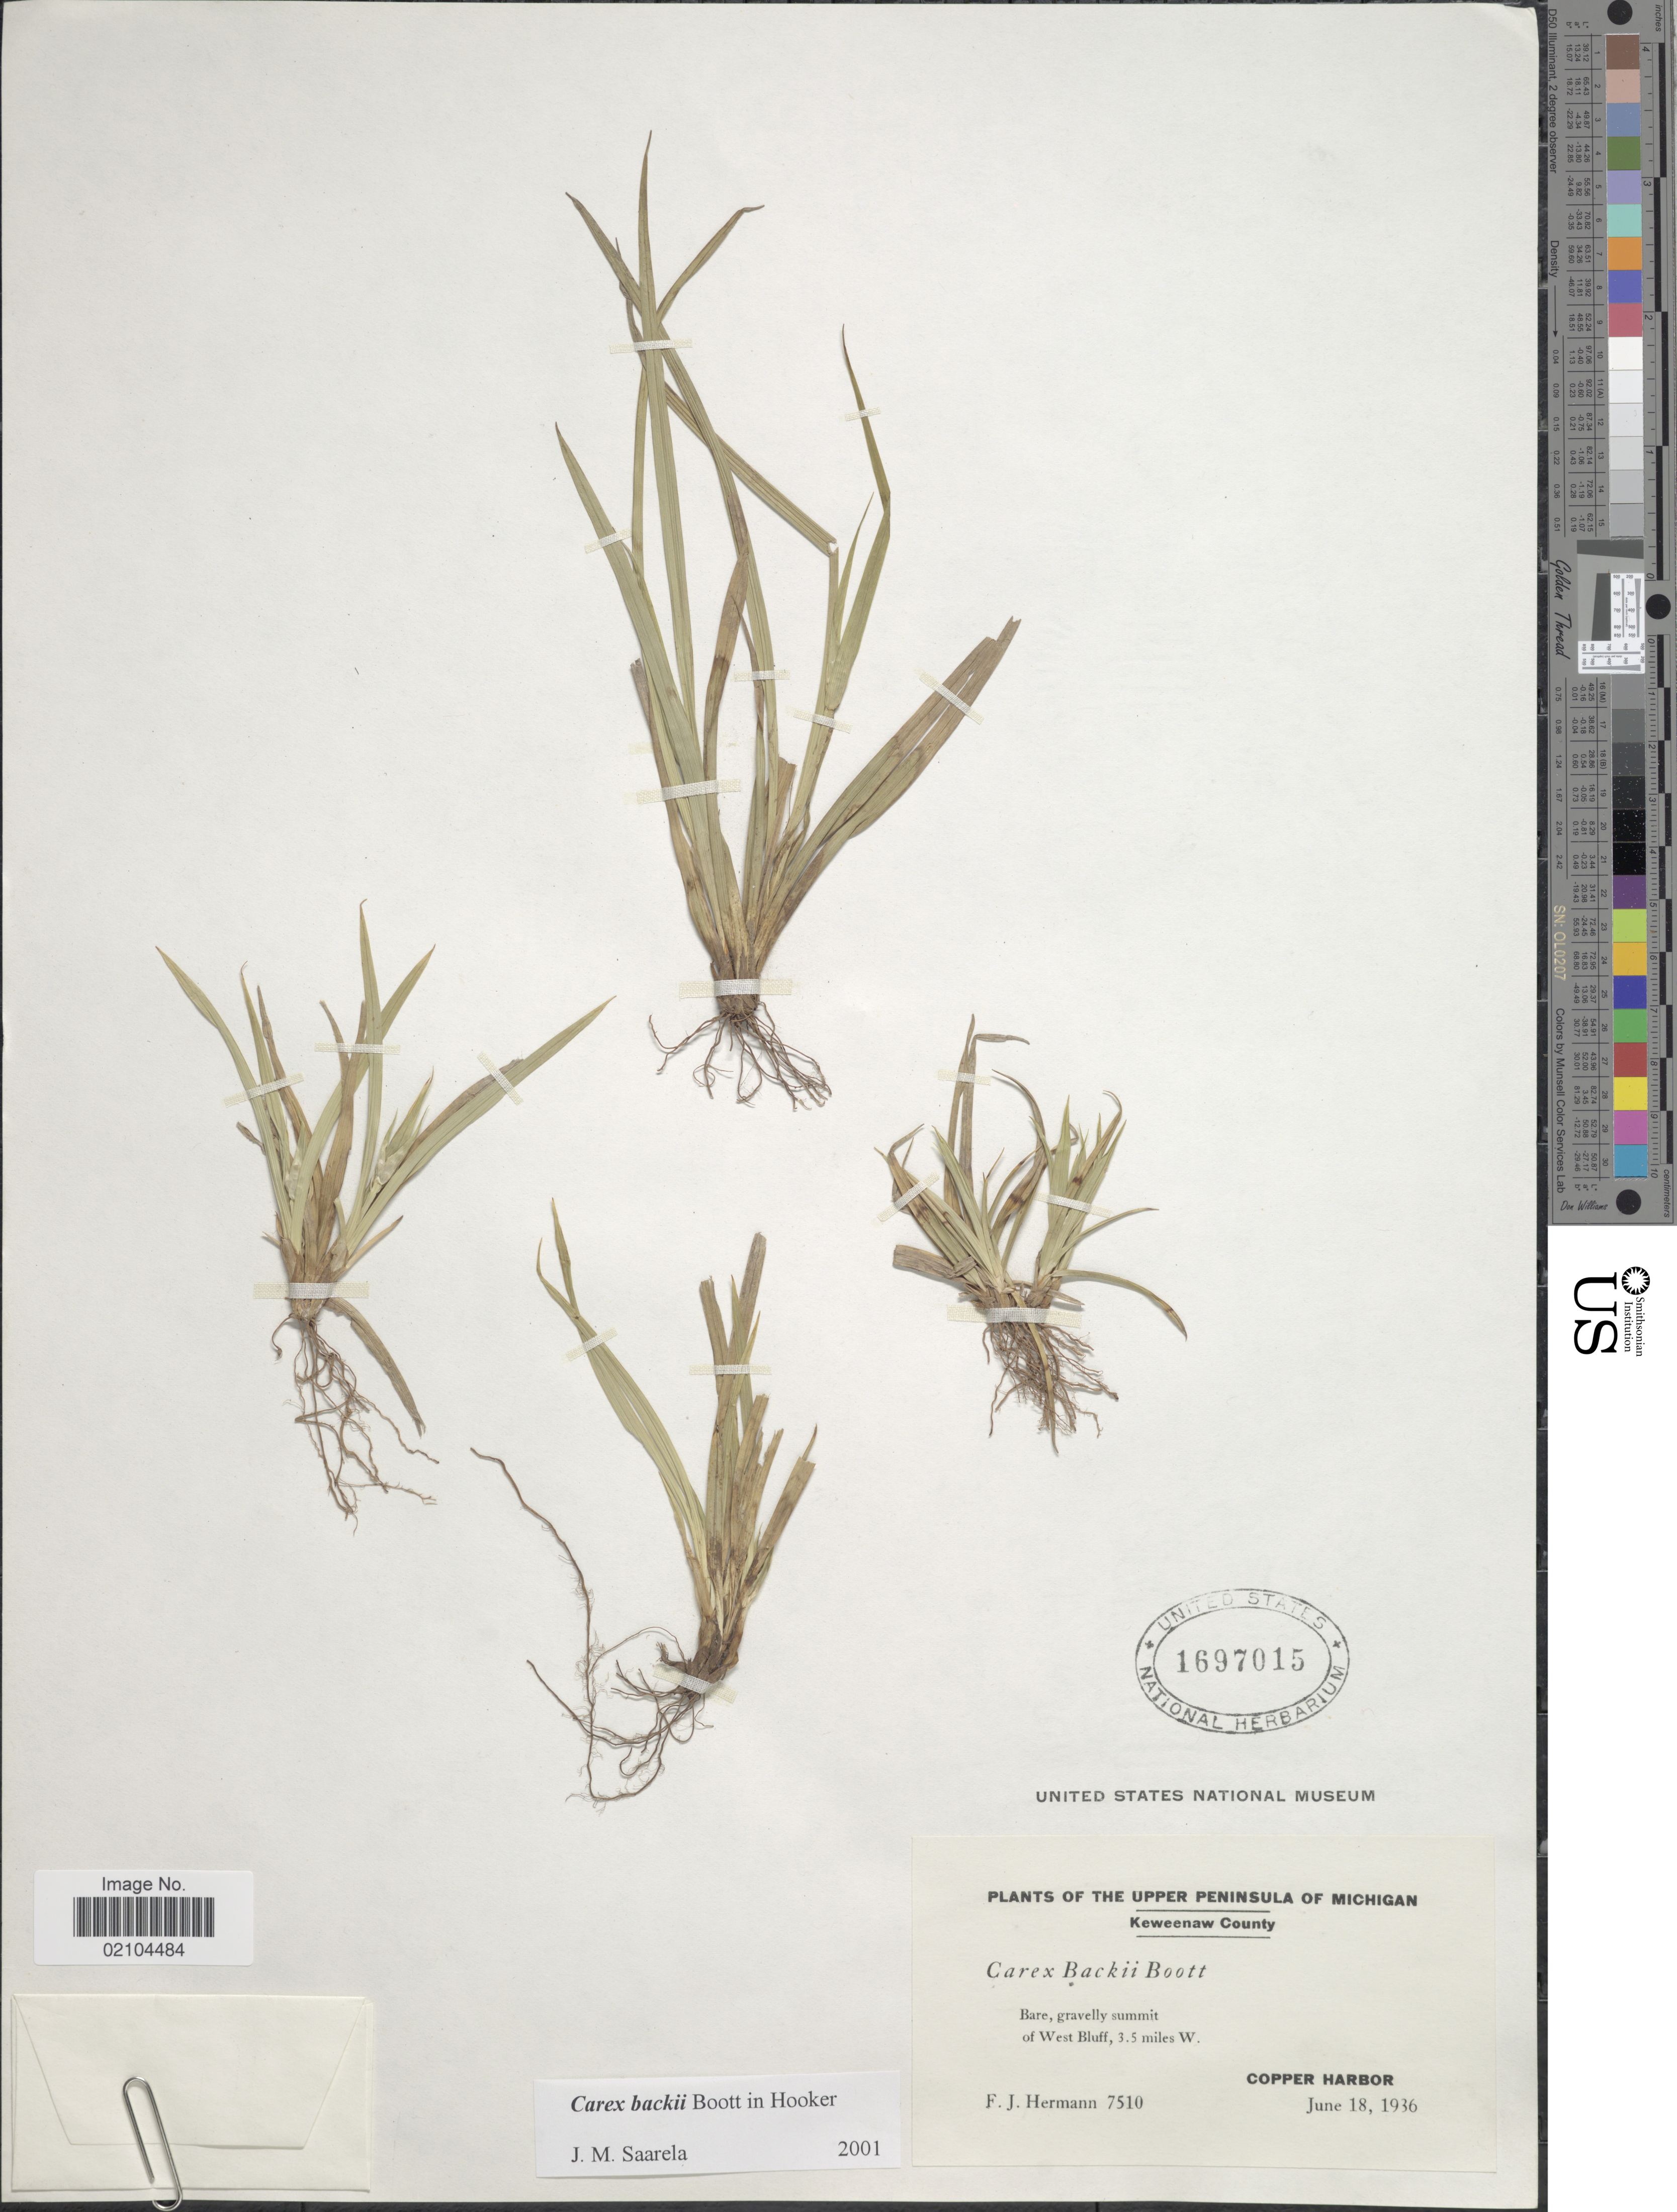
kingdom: Plantae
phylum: Tracheophyta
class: Liliopsida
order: Poales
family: Cyperaceae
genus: Carex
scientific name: Carex backii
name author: Boott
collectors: F. J. Hermann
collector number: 7510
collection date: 1936-06-18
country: United States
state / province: Michigan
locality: The Upper Peninsula of Michigan, Keweenaw County, gravelly summit of West Bluff, 3.5 miles W. Copper Harbor,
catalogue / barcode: US 1697015